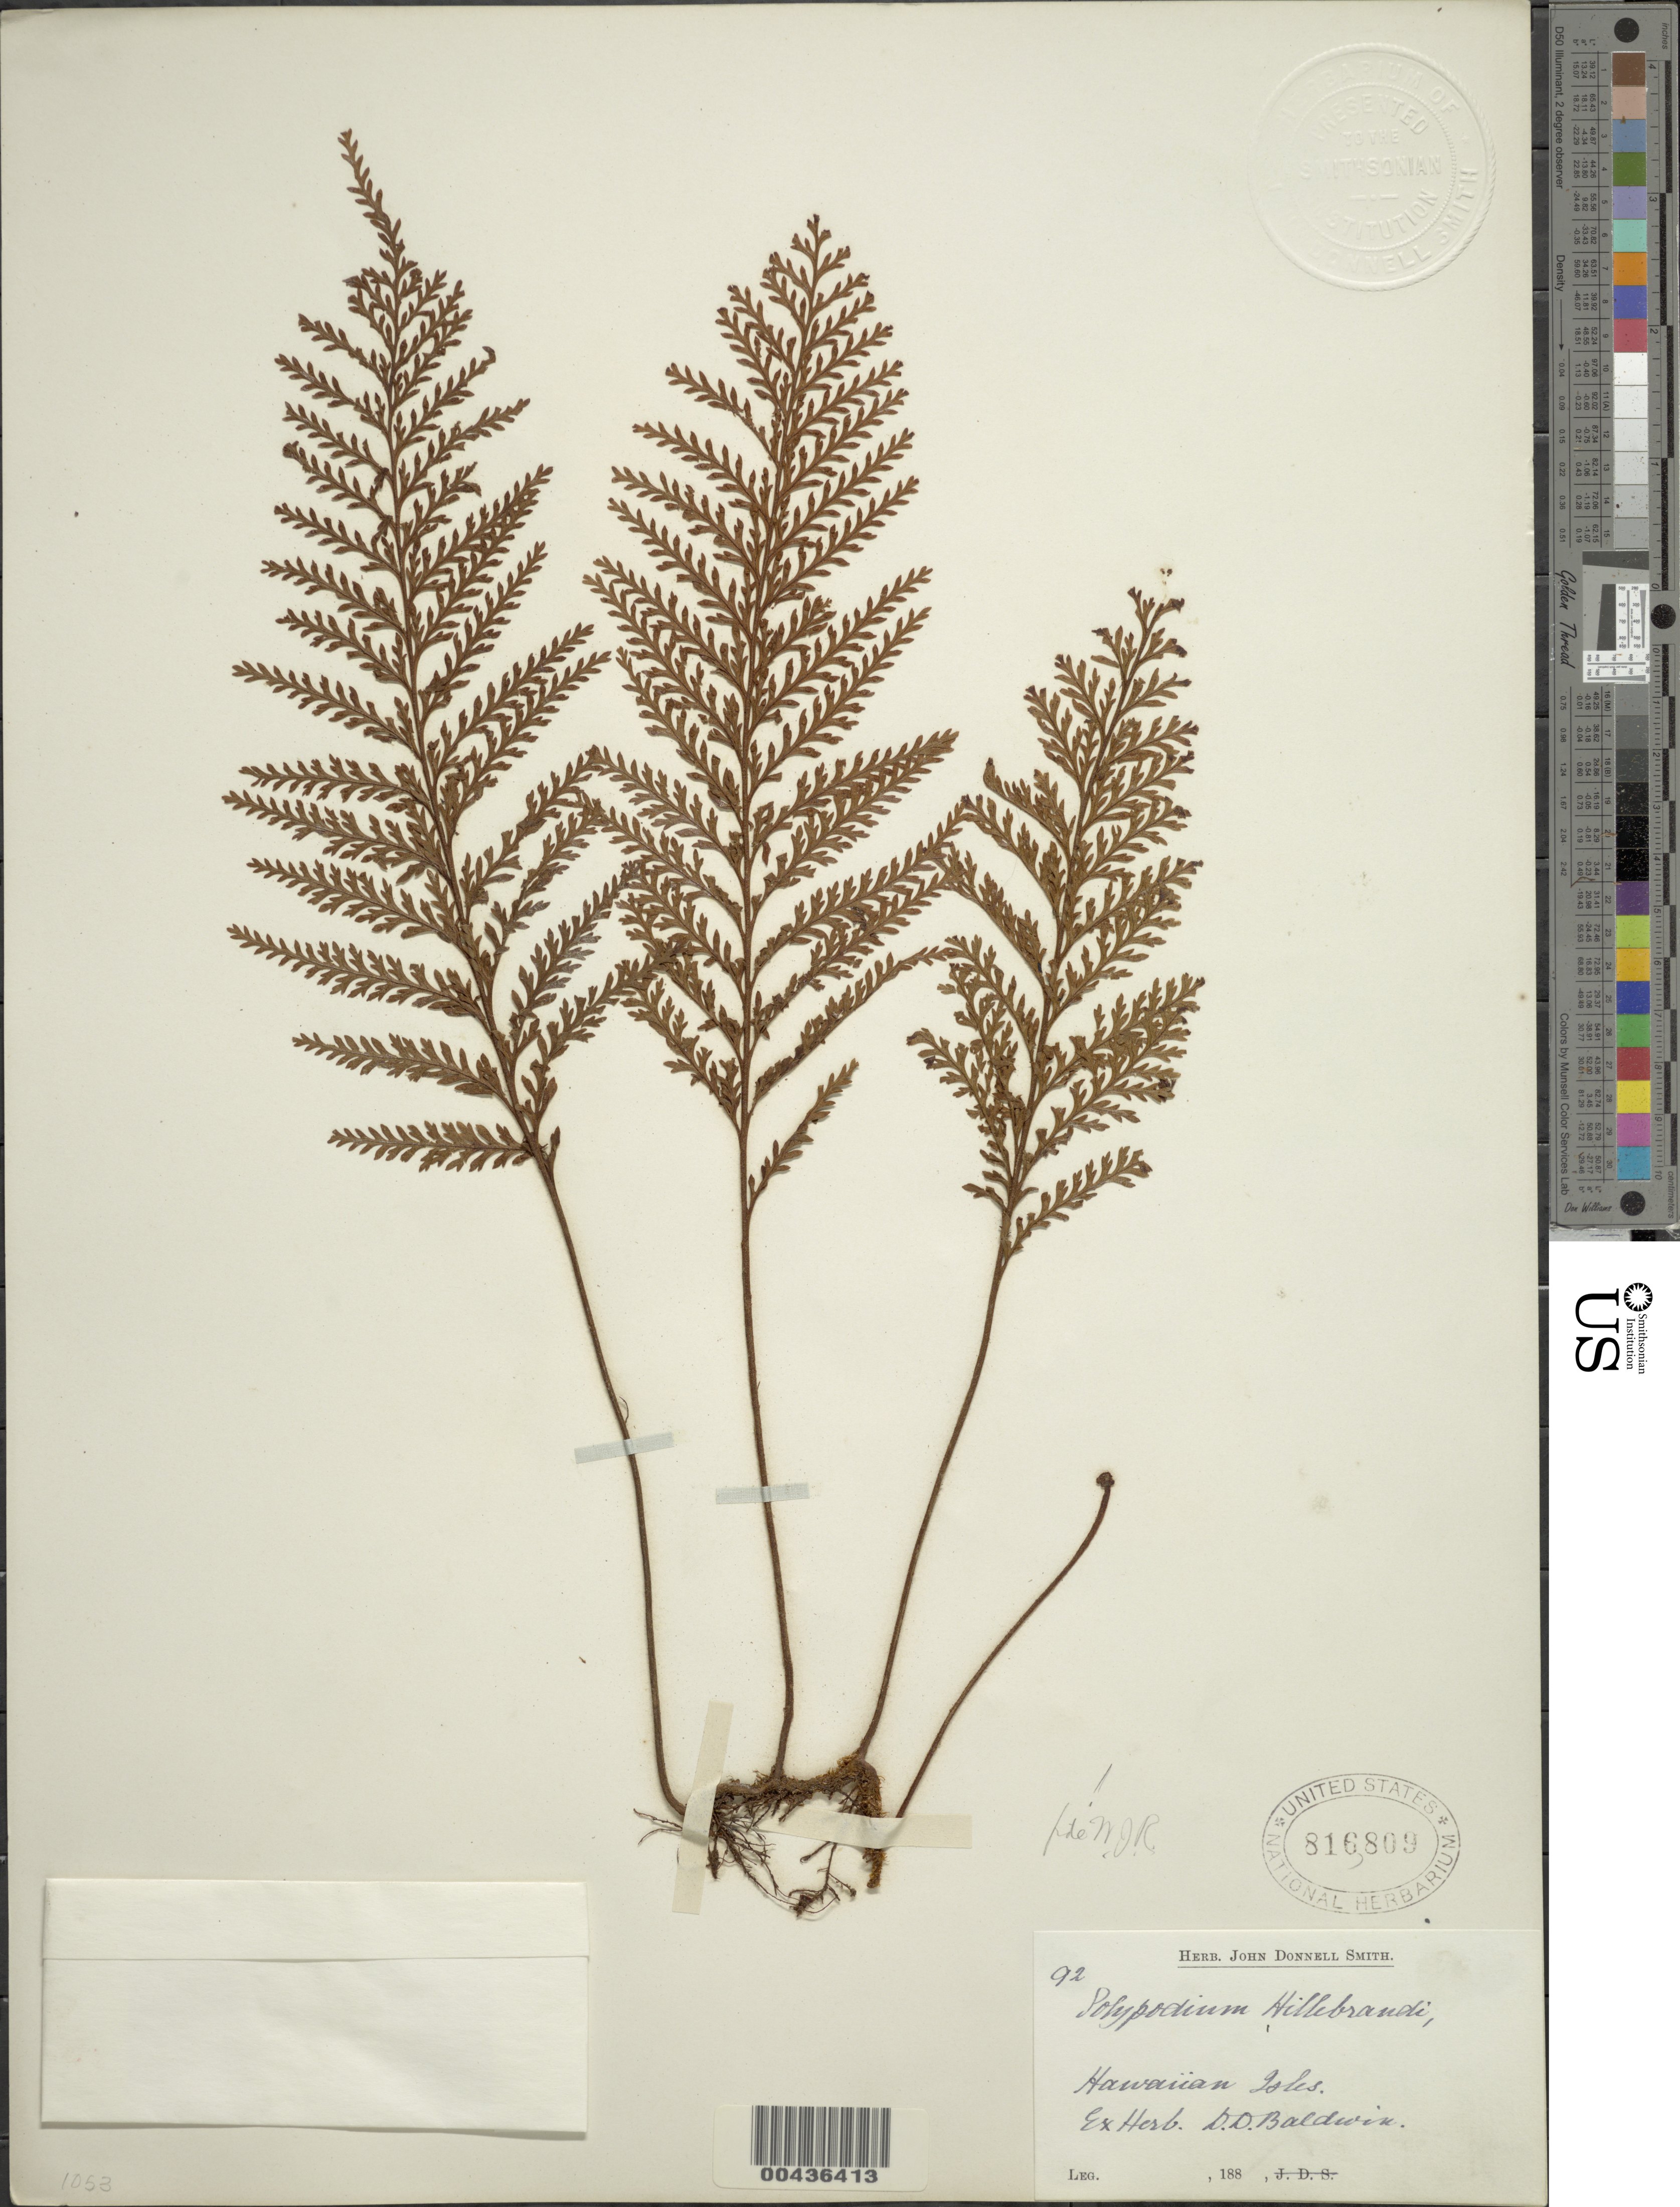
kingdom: Plantae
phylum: Tracheophyta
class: Polypodiopsida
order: Polypodiales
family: Polypodiaceae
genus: Adenophorus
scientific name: Adenophorus tripinnatifidus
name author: Gaudich.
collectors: D. Baldwin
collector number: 92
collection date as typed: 188-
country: United States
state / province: Hawaii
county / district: Hawaii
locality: Hawaiian Isles.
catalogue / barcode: US 816809